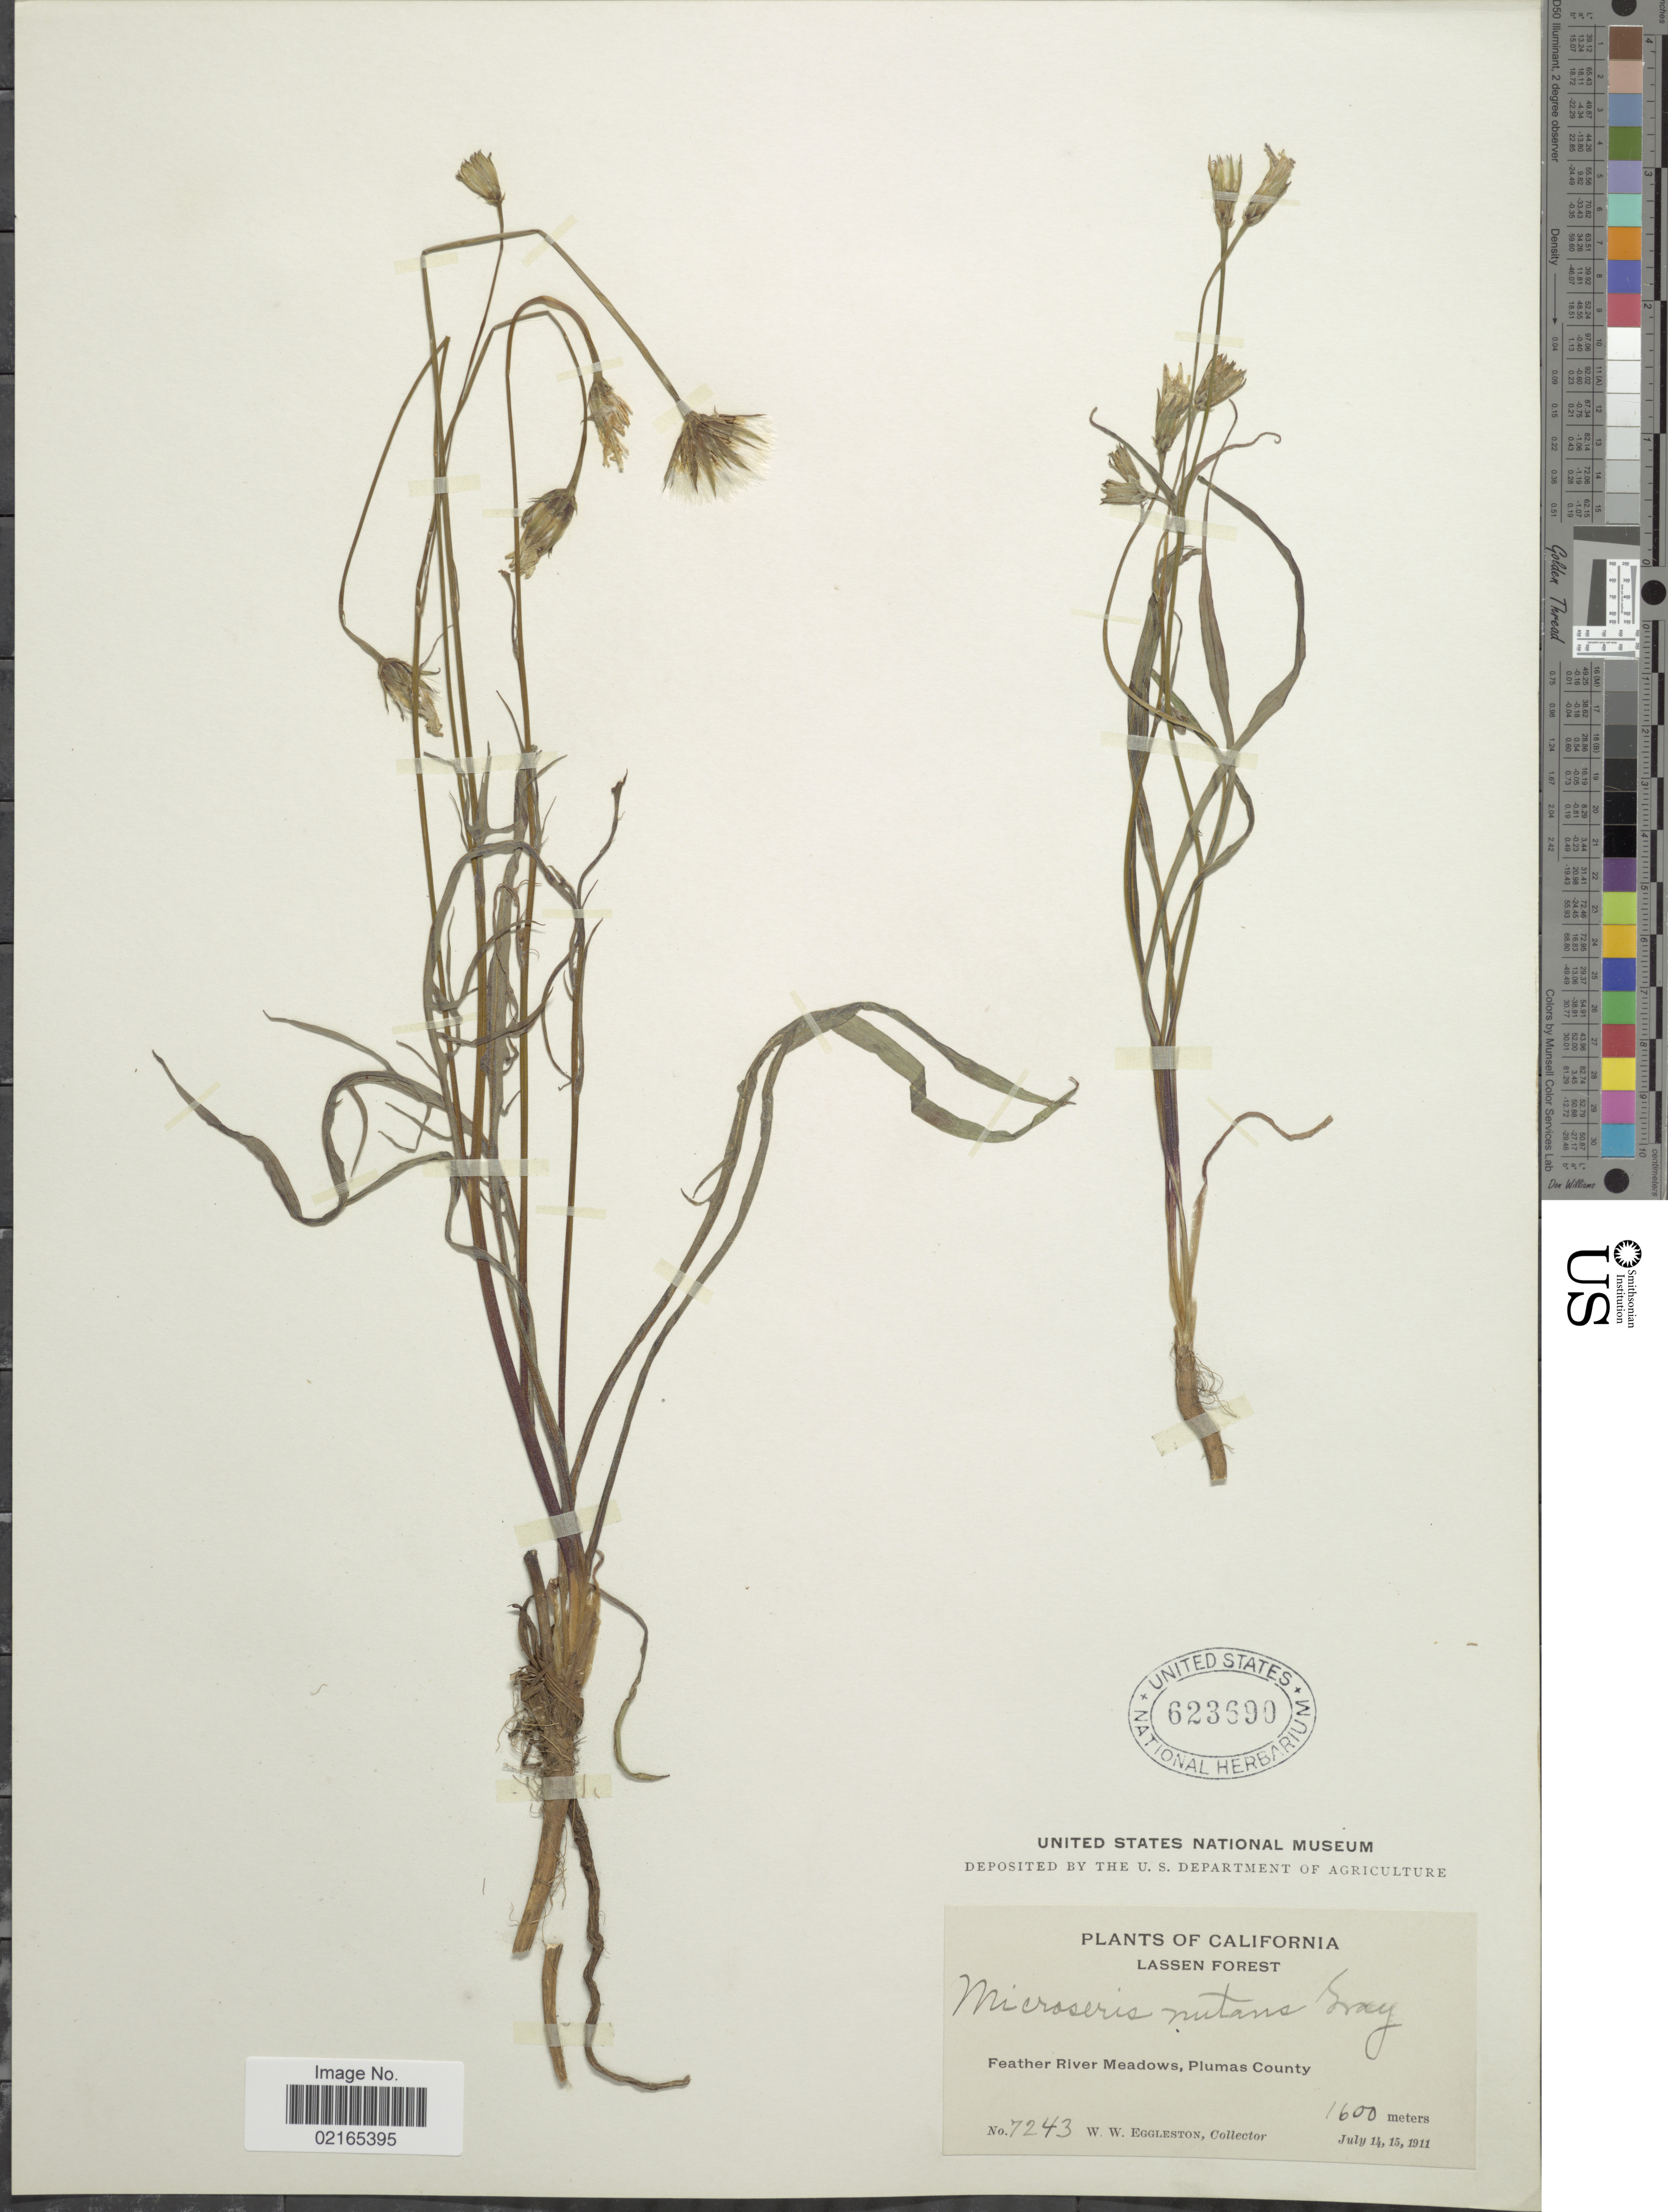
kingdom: Plantae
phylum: Tracheophyta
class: Magnoliopsida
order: Asterales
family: Asteraceae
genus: Microseris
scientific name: Microseris nutans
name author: (Hook.) Sch. Bip.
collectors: W. W. Eggleston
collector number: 7243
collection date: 1911-07-14/1911-07-15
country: United States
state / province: California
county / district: Plumas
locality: Lassen Forest, Feather River Meadows, Plumas County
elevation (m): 1600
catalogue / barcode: US 623690